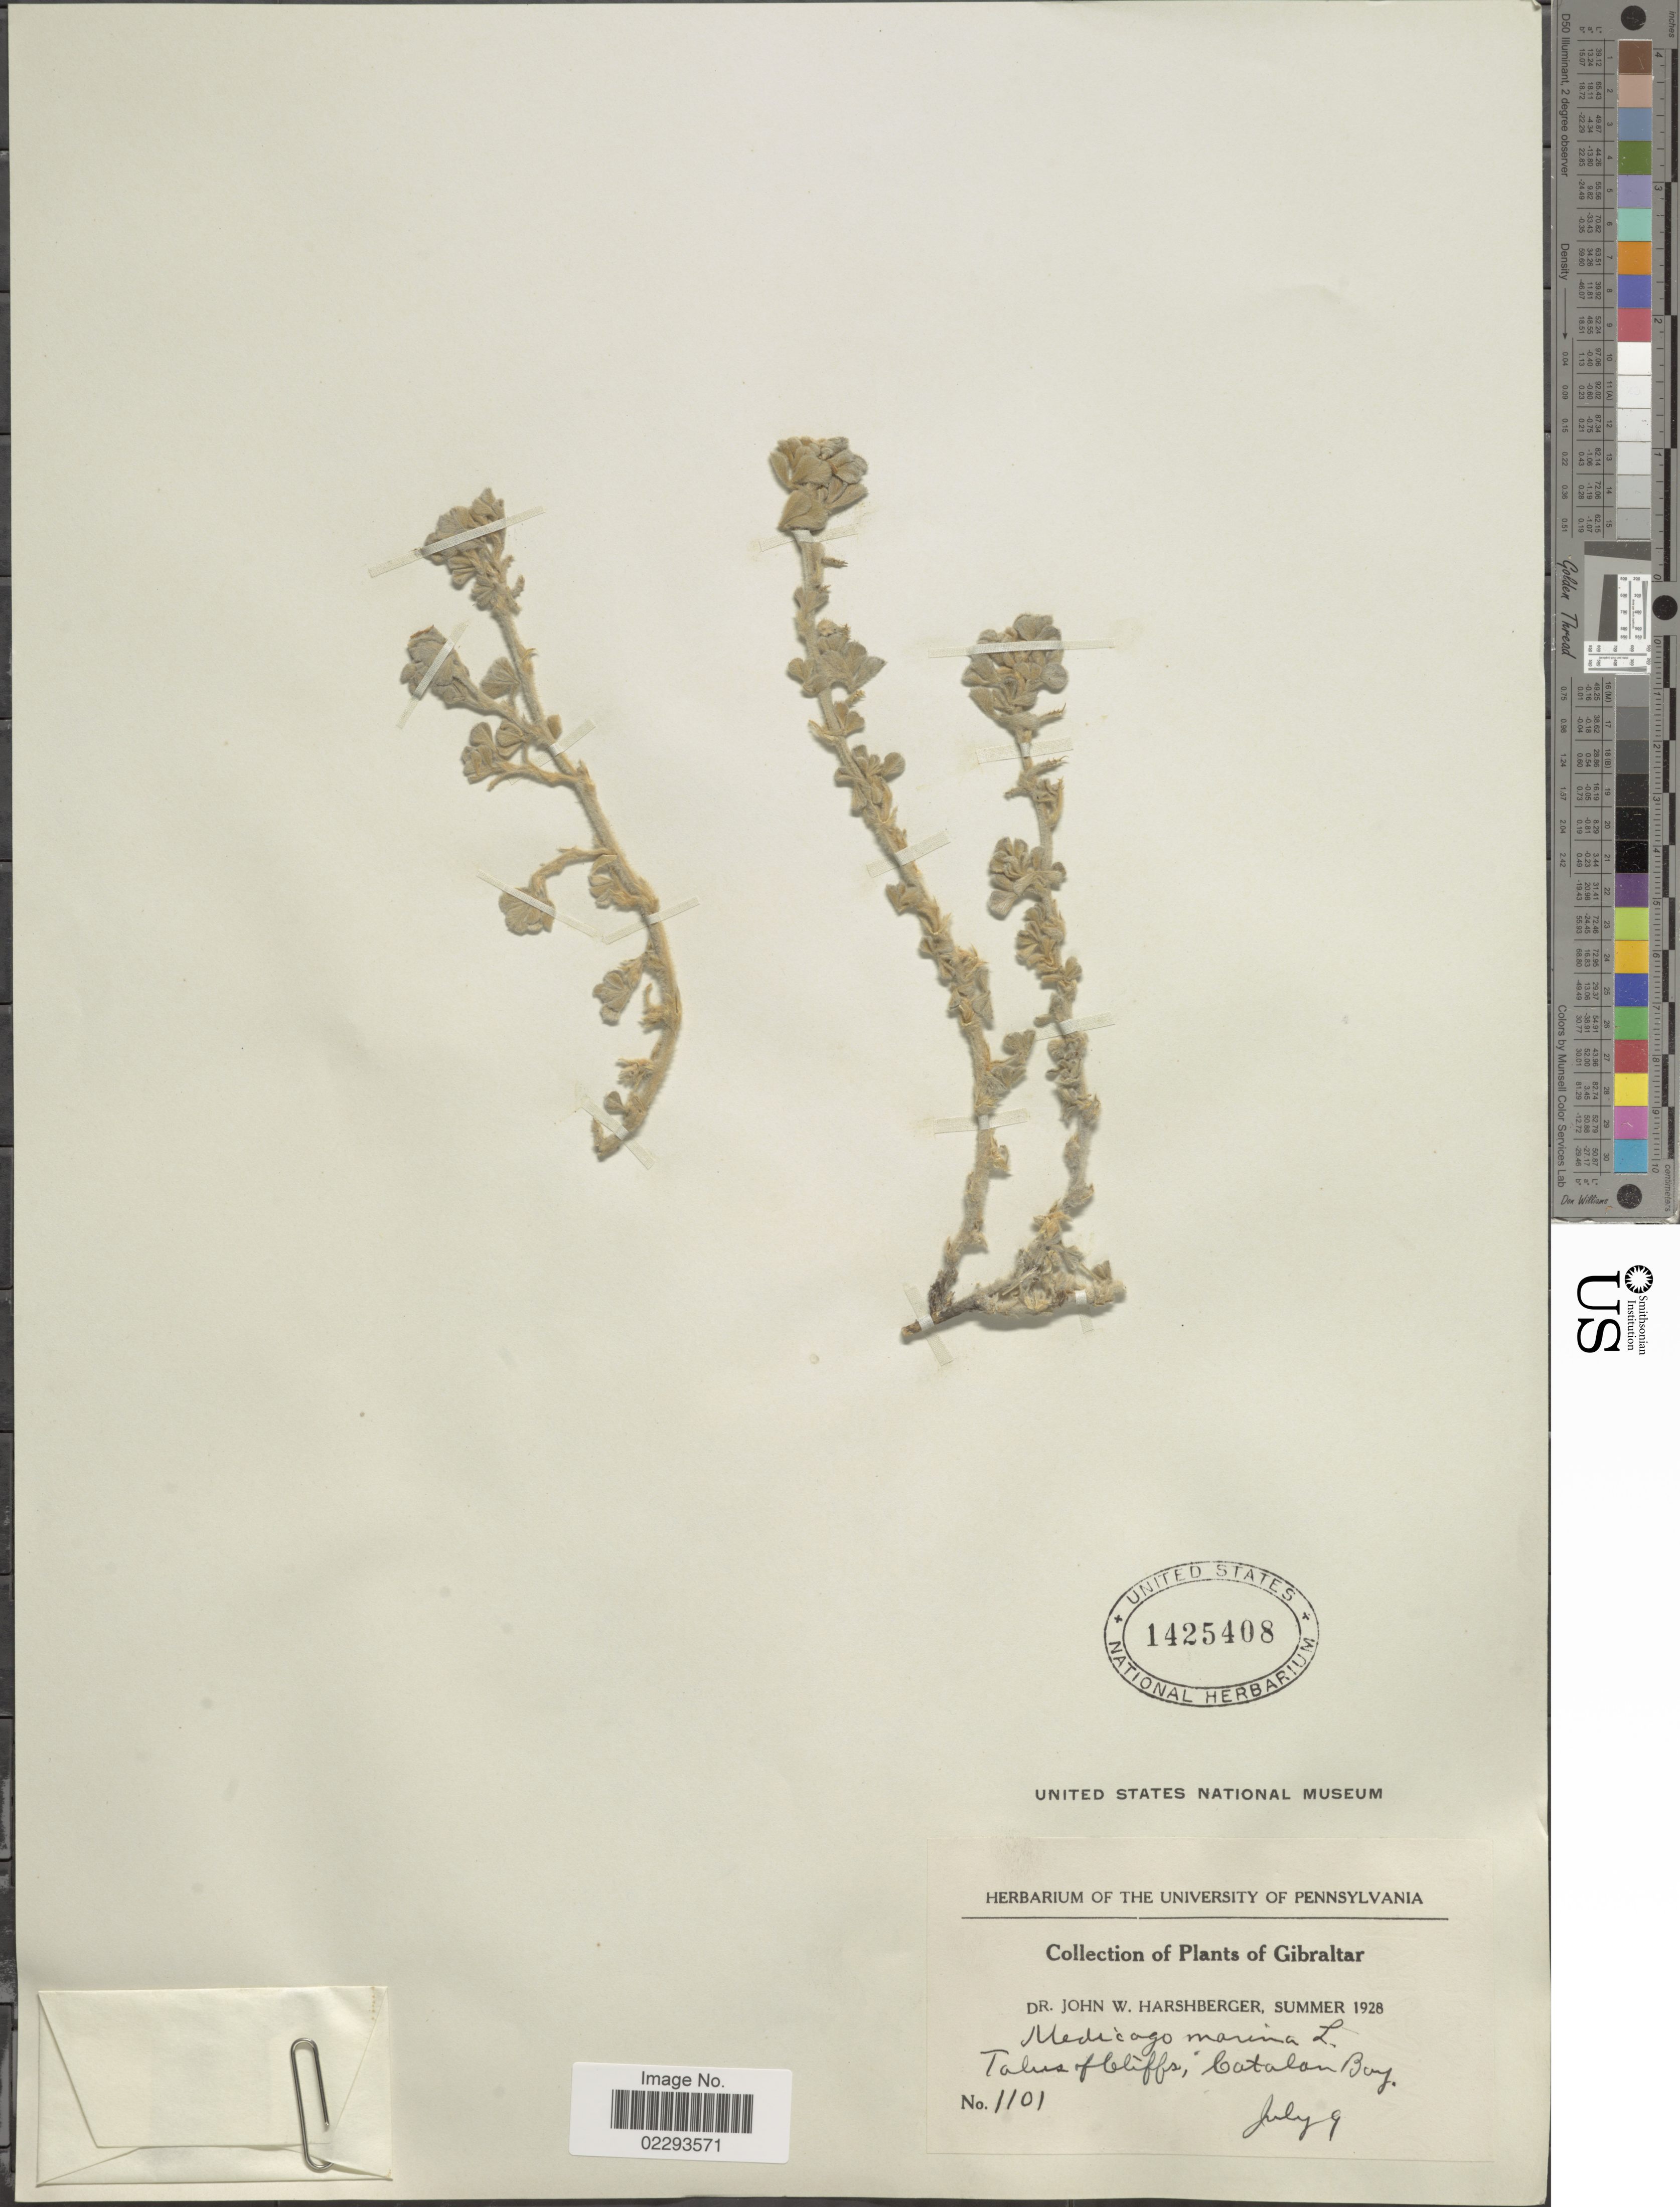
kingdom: Plantae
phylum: Tracheophyta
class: Magnoliopsida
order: Fabales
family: Fabaceae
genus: Medicago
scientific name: Medicago marina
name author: L.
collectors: J. W. Harshberger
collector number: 1101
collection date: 1928-07-09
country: Gibraltar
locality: Gibraltarm Talus of Cliffs, Catalan Bay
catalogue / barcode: US 1425408